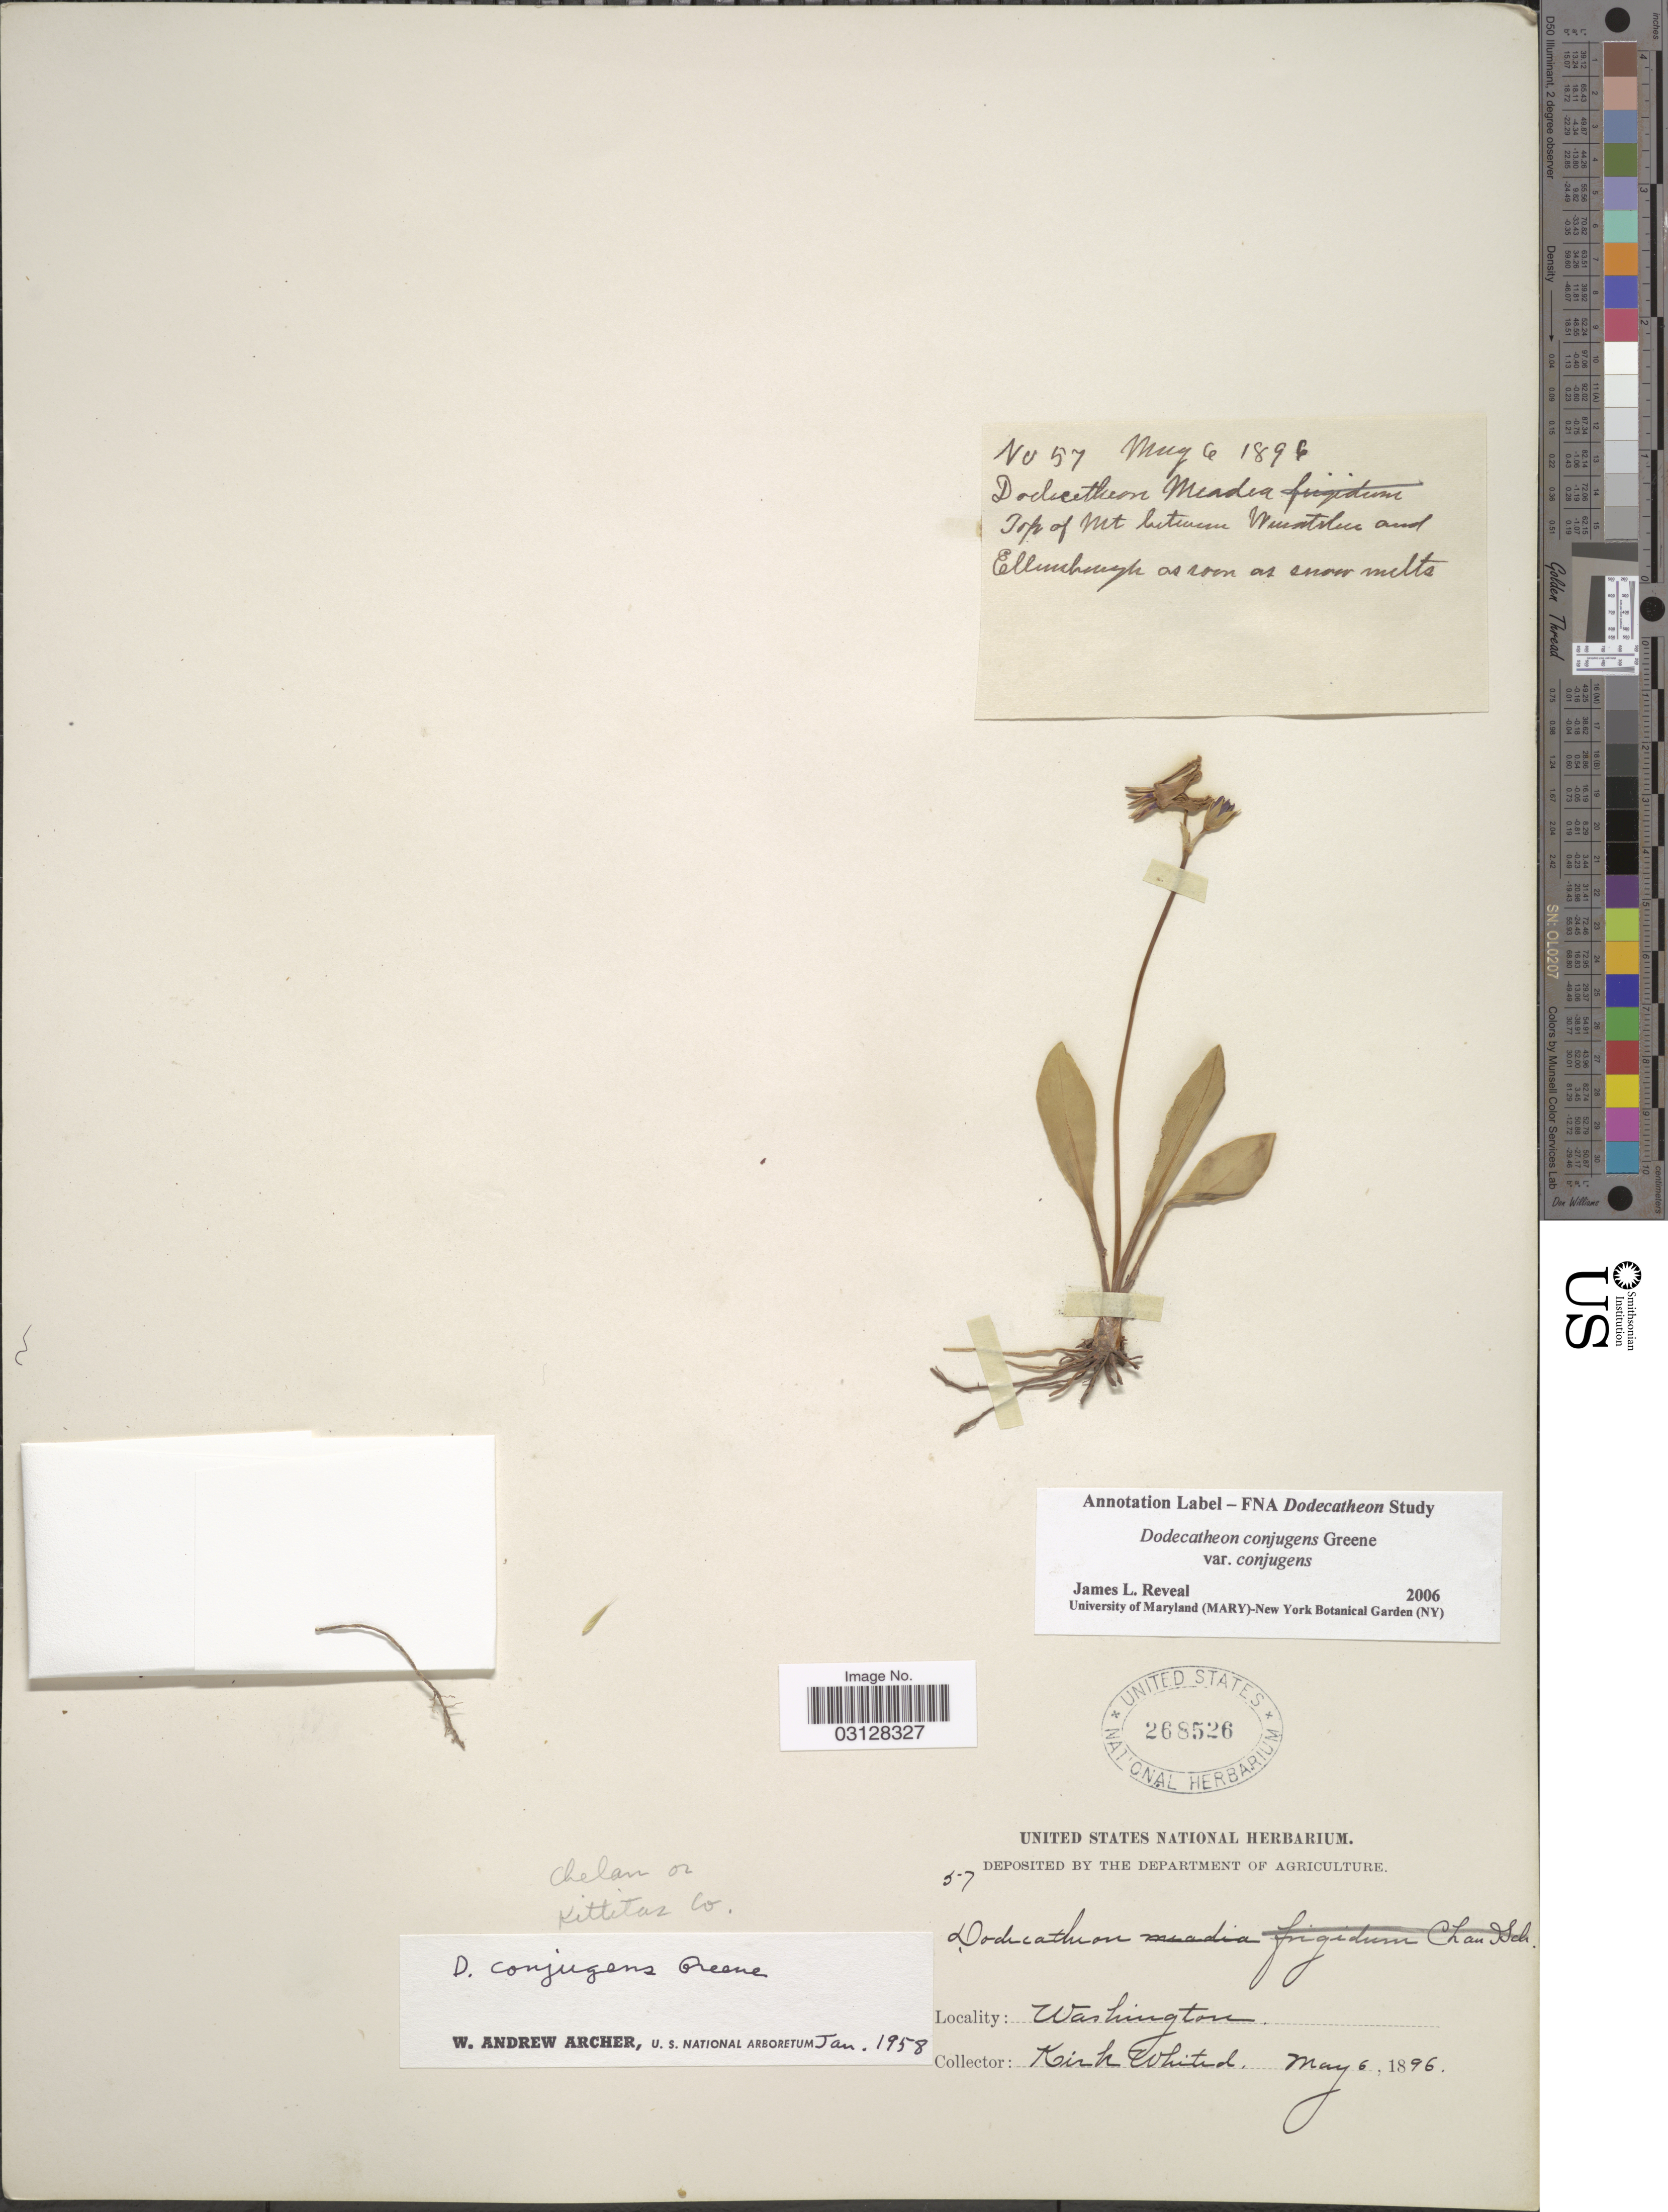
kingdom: Plantae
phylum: Tracheophyta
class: Magnoliopsida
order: Ericales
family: Primulaceae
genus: Dodecatheon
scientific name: Dodecatheon conjugens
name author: Greene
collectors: K. Whited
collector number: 57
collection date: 1896-05-06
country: United States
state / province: Washington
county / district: Kittitas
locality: Chelan or Kittitas Co. Top of Mt between Wenatchee and Ellensburg as soon as snow melts.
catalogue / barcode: US 268526